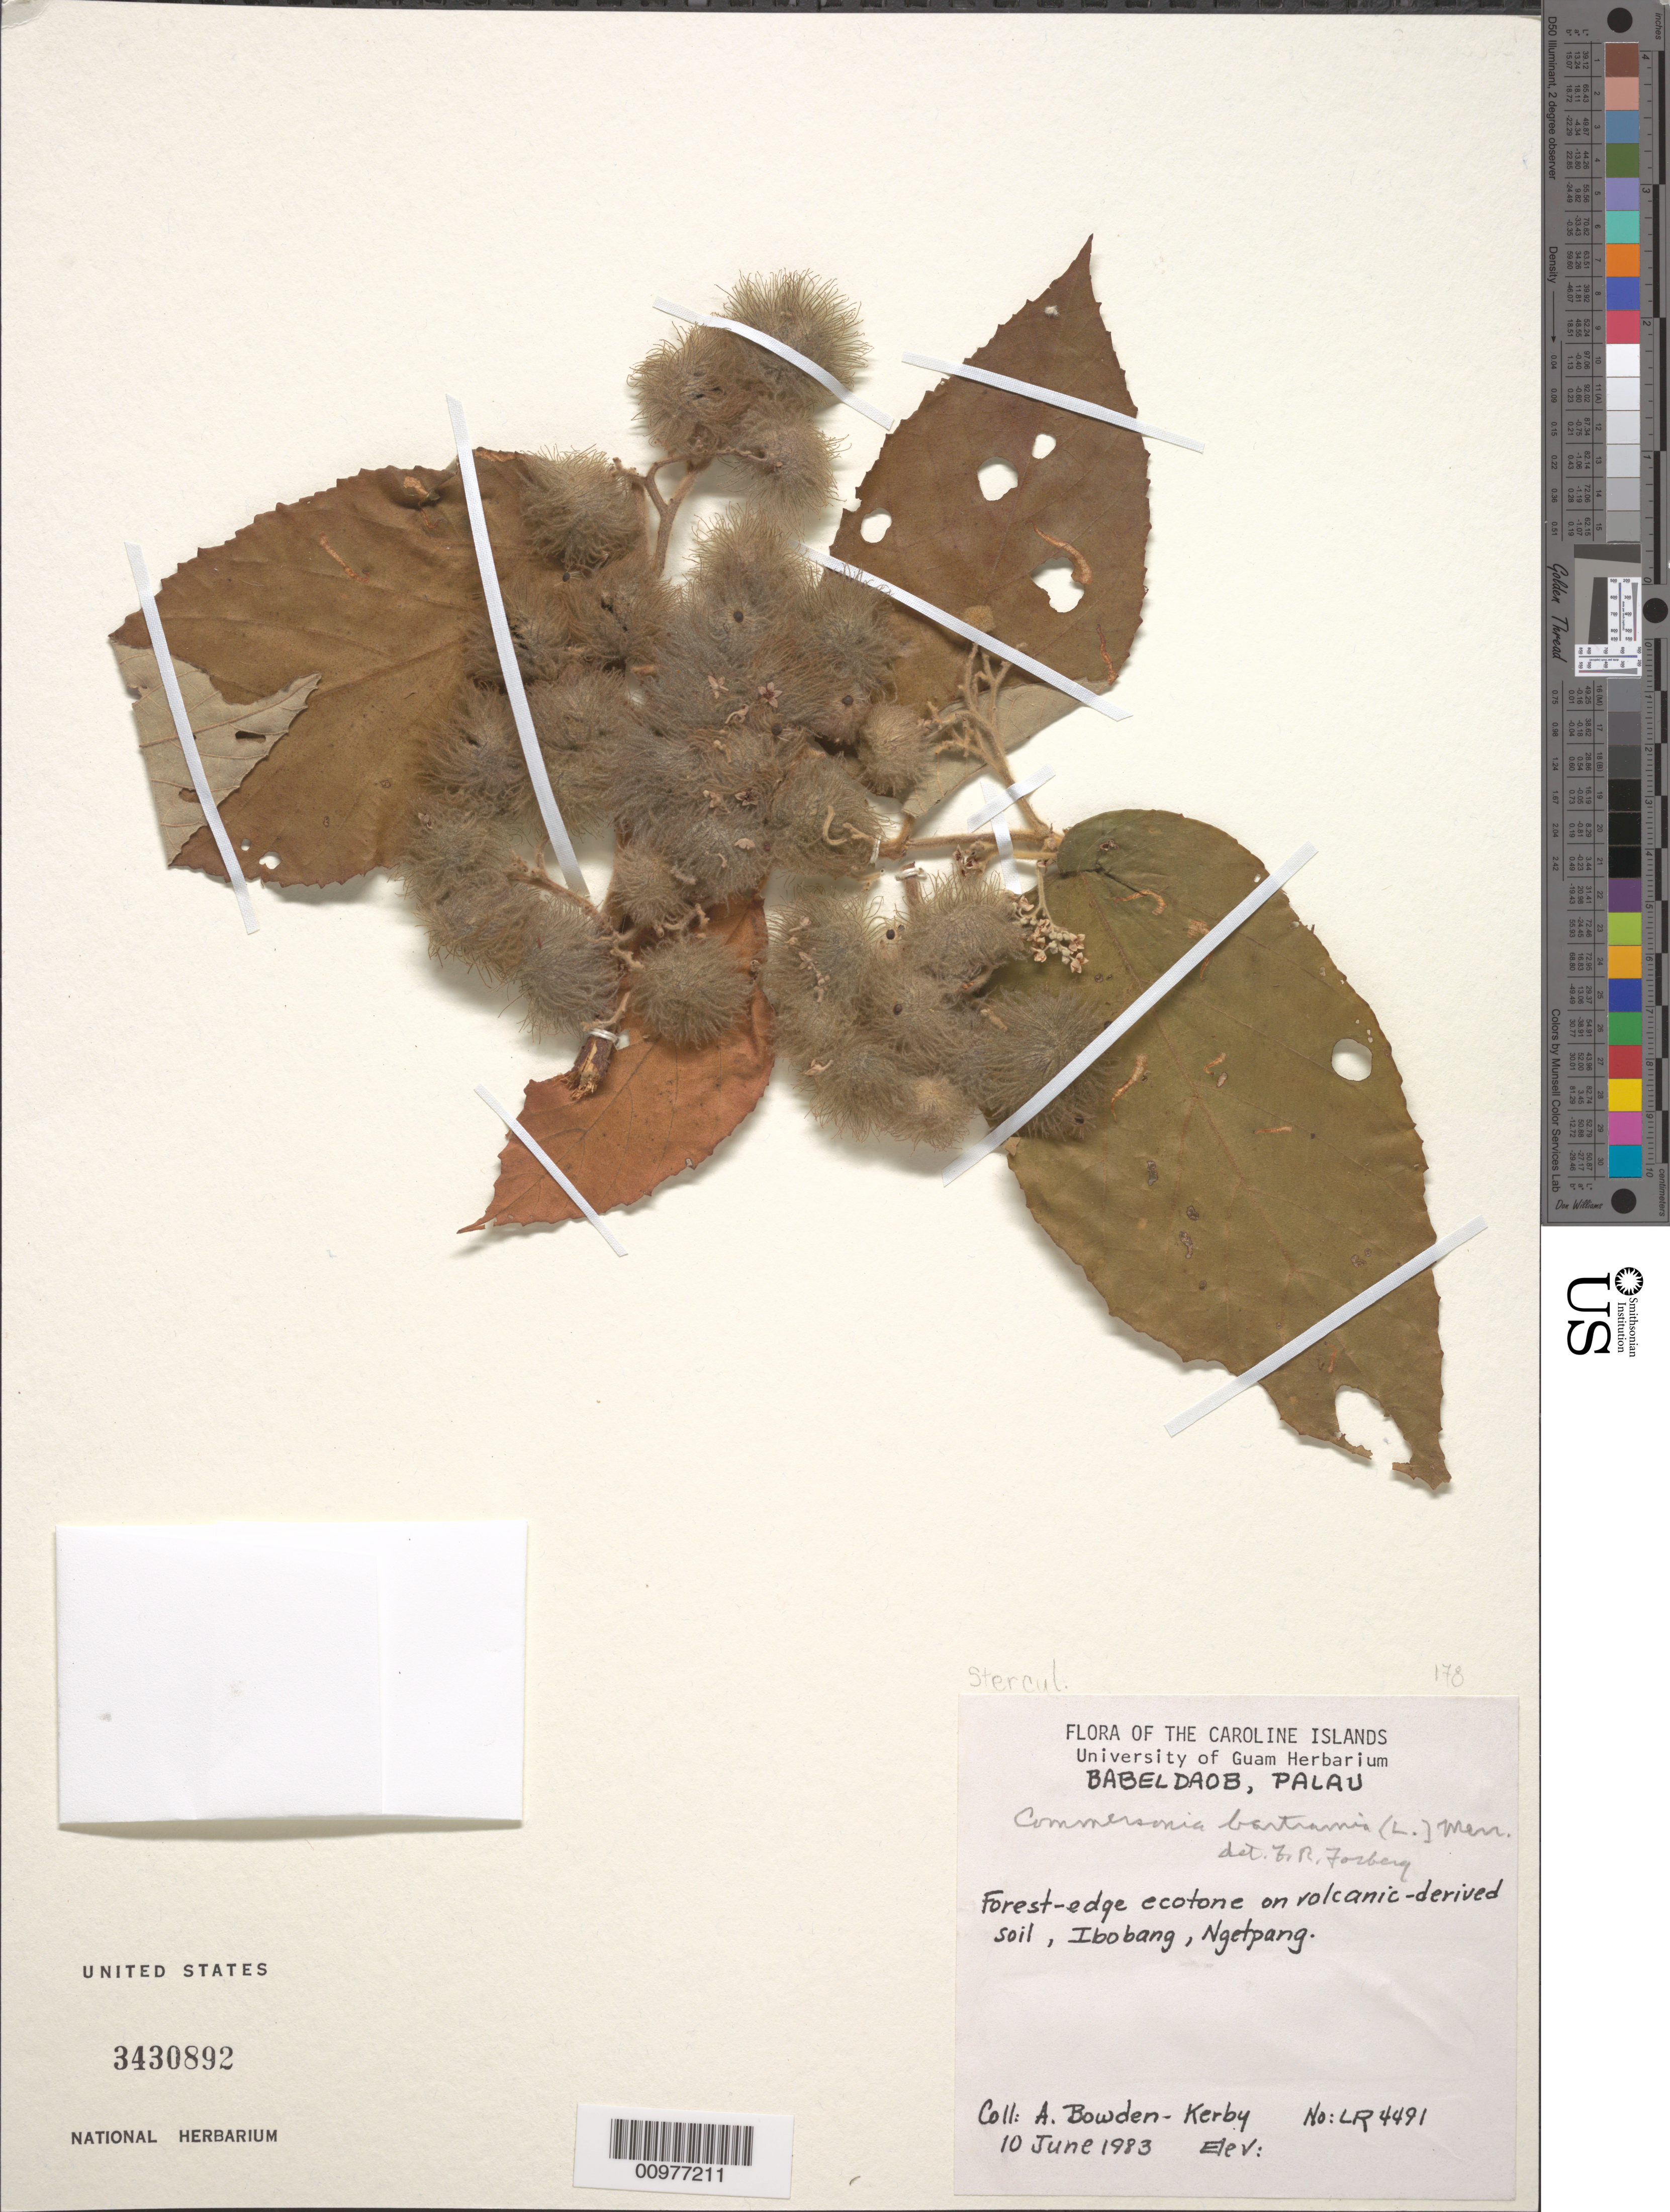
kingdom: Plantae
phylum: Tracheophyta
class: Magnoliopsida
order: Malvales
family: Malvaceae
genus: Commersonia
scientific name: Commersonia bartramia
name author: (L.) Merr.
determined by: Fosberg, F. R.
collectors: A. Bowden-Kerby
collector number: LR4491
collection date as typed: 10 June 1983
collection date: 1983-06-10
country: Palau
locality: Ibobang, Ngetpang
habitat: forest-edge ecotone on volcanic-derived soil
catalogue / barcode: US 3430892